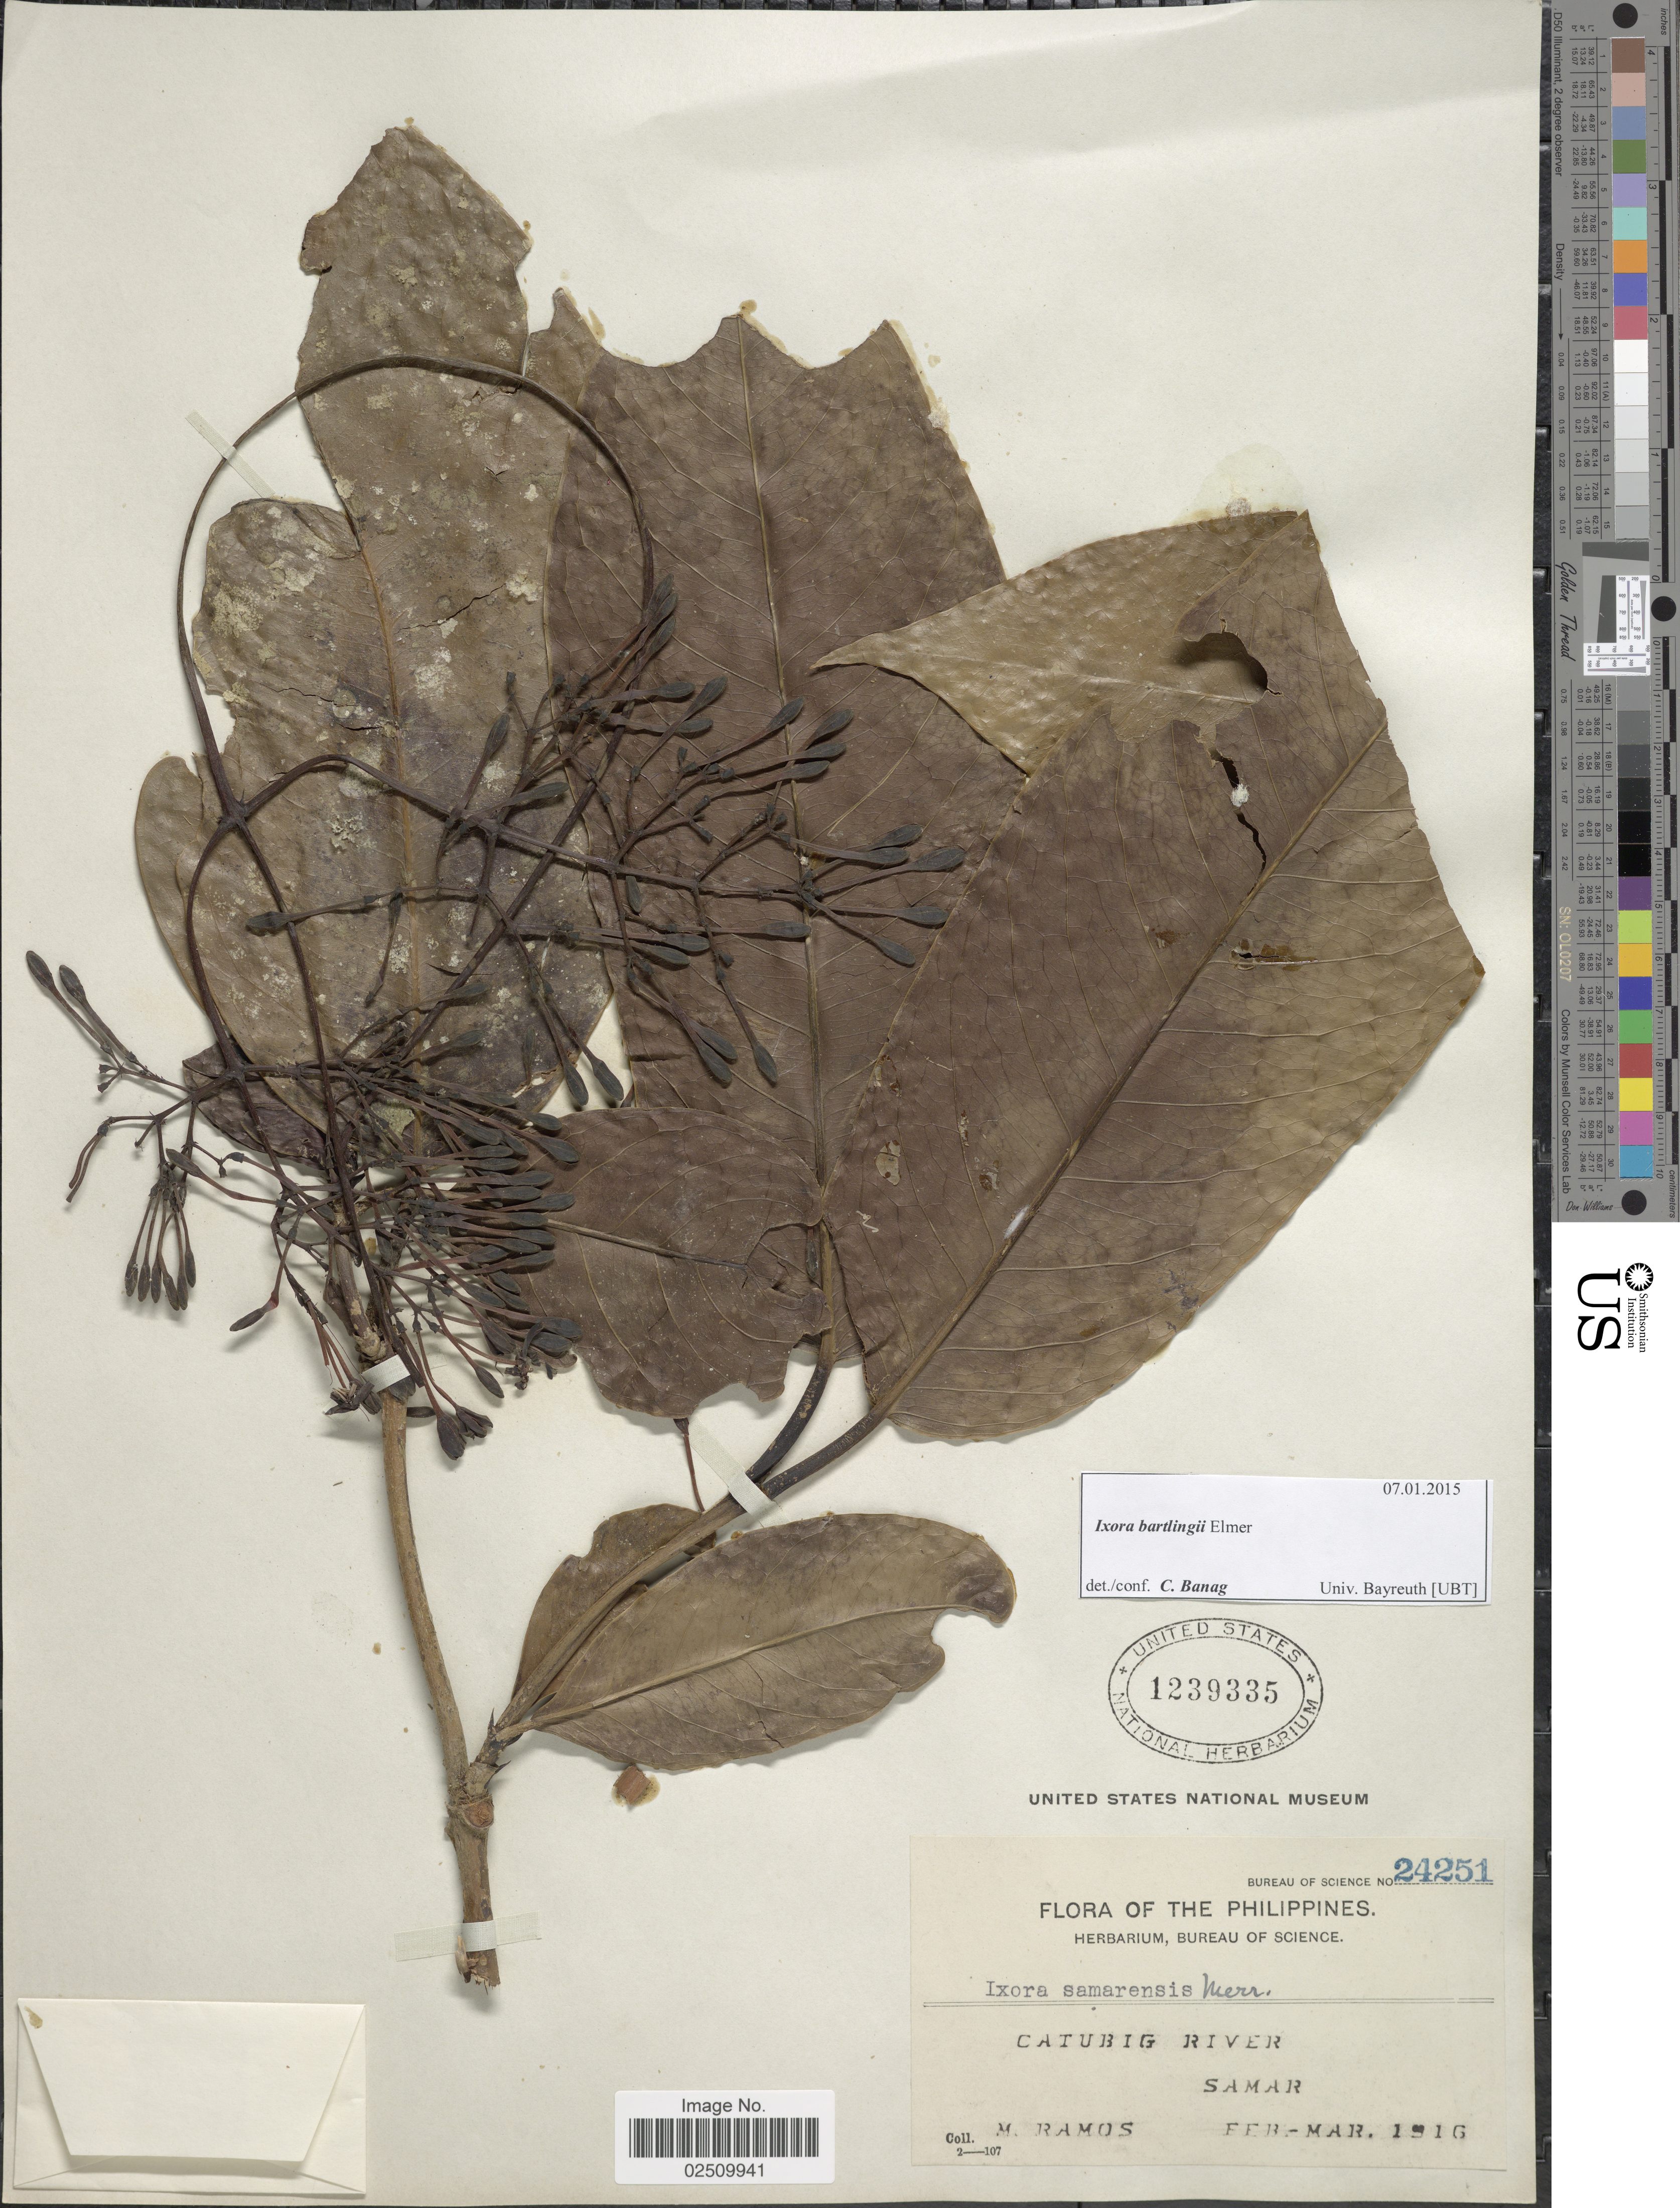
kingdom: Plantae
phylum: Tracheophyta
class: Magnoliopsida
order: Gentianales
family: Rubiaceae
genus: Ixora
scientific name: Ixora bartlingii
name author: Elmer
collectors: M. Ramos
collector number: Bureau of Science 24251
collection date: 1916-02/1916-03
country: Philippines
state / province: Eastern Visayas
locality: Catubig River. Samar.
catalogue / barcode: US 1239335